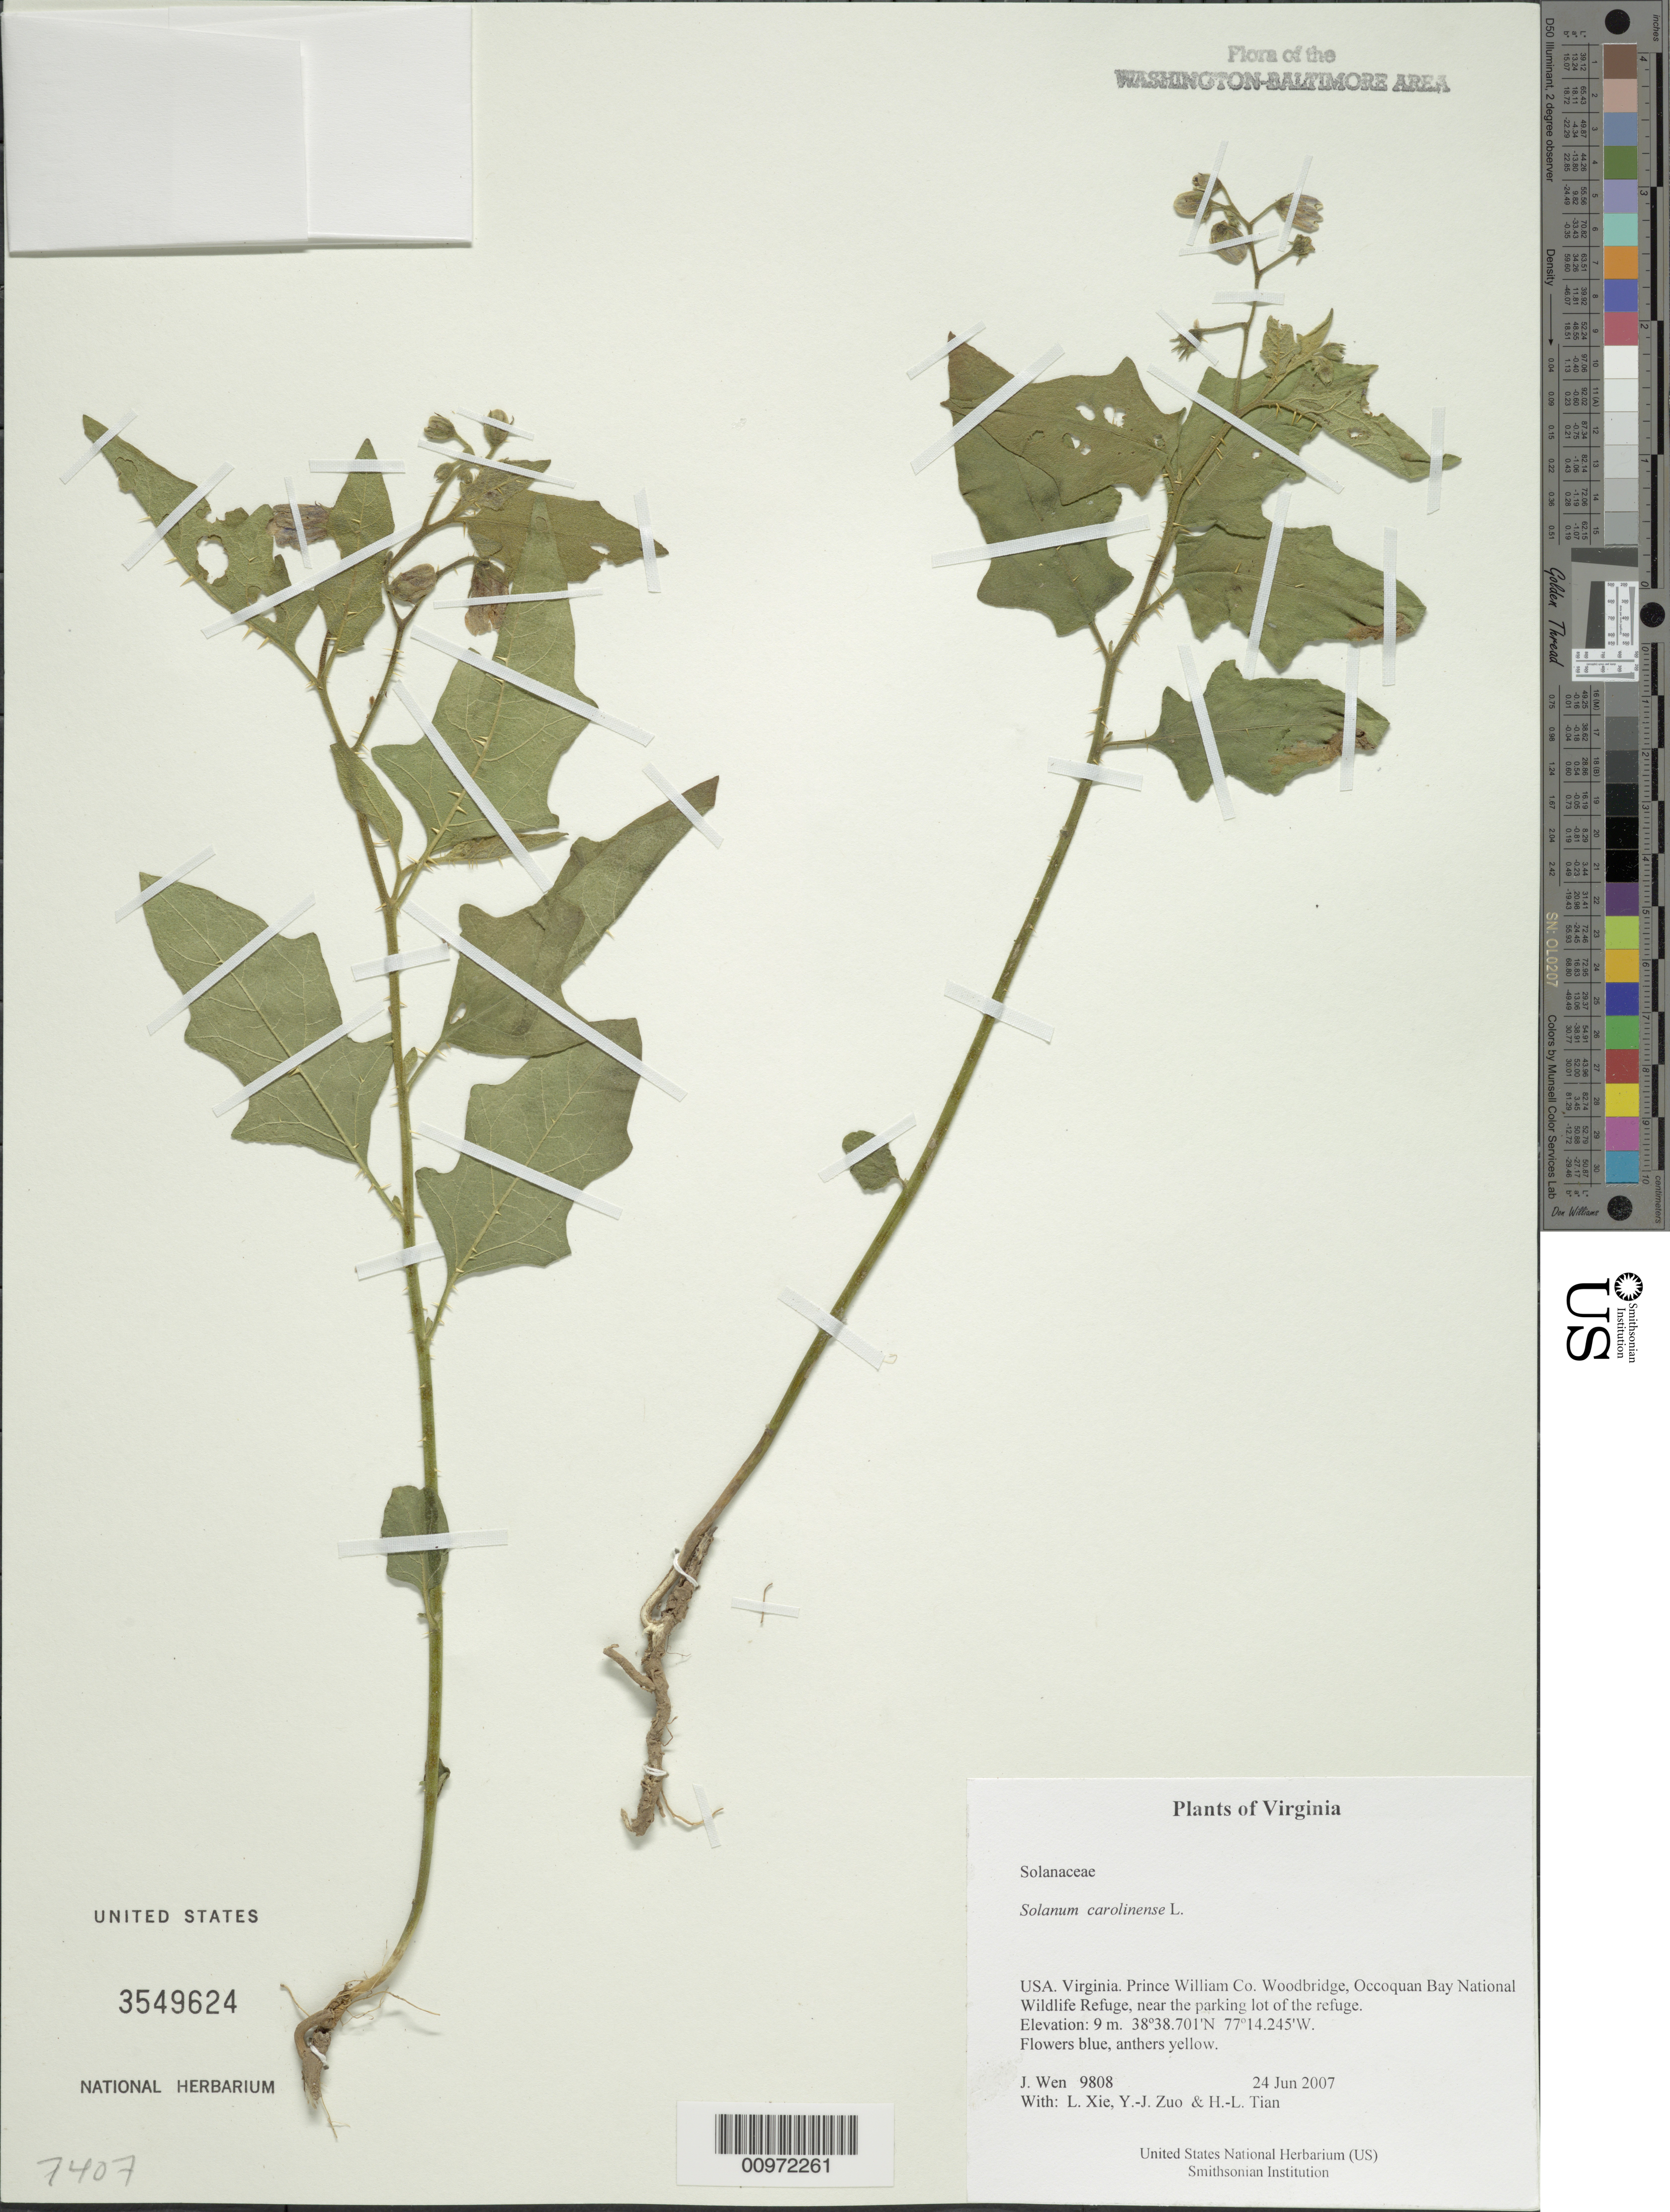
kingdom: Plantae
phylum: Tracheophyta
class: Magnoliopsida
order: Solanales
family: Solanaceae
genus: Solanum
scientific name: Solanum carolinense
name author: L.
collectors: J. Wen, L. Xie, Y. Zuo & H. Tian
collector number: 9808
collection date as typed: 24 Jun 2007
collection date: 2007-06-24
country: United States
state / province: Virginia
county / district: Prince William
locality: Woodbridge, Occoquan Bay National Wildlife Refuge, near the parking lot of the refuge.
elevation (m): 9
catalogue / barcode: US 3549624